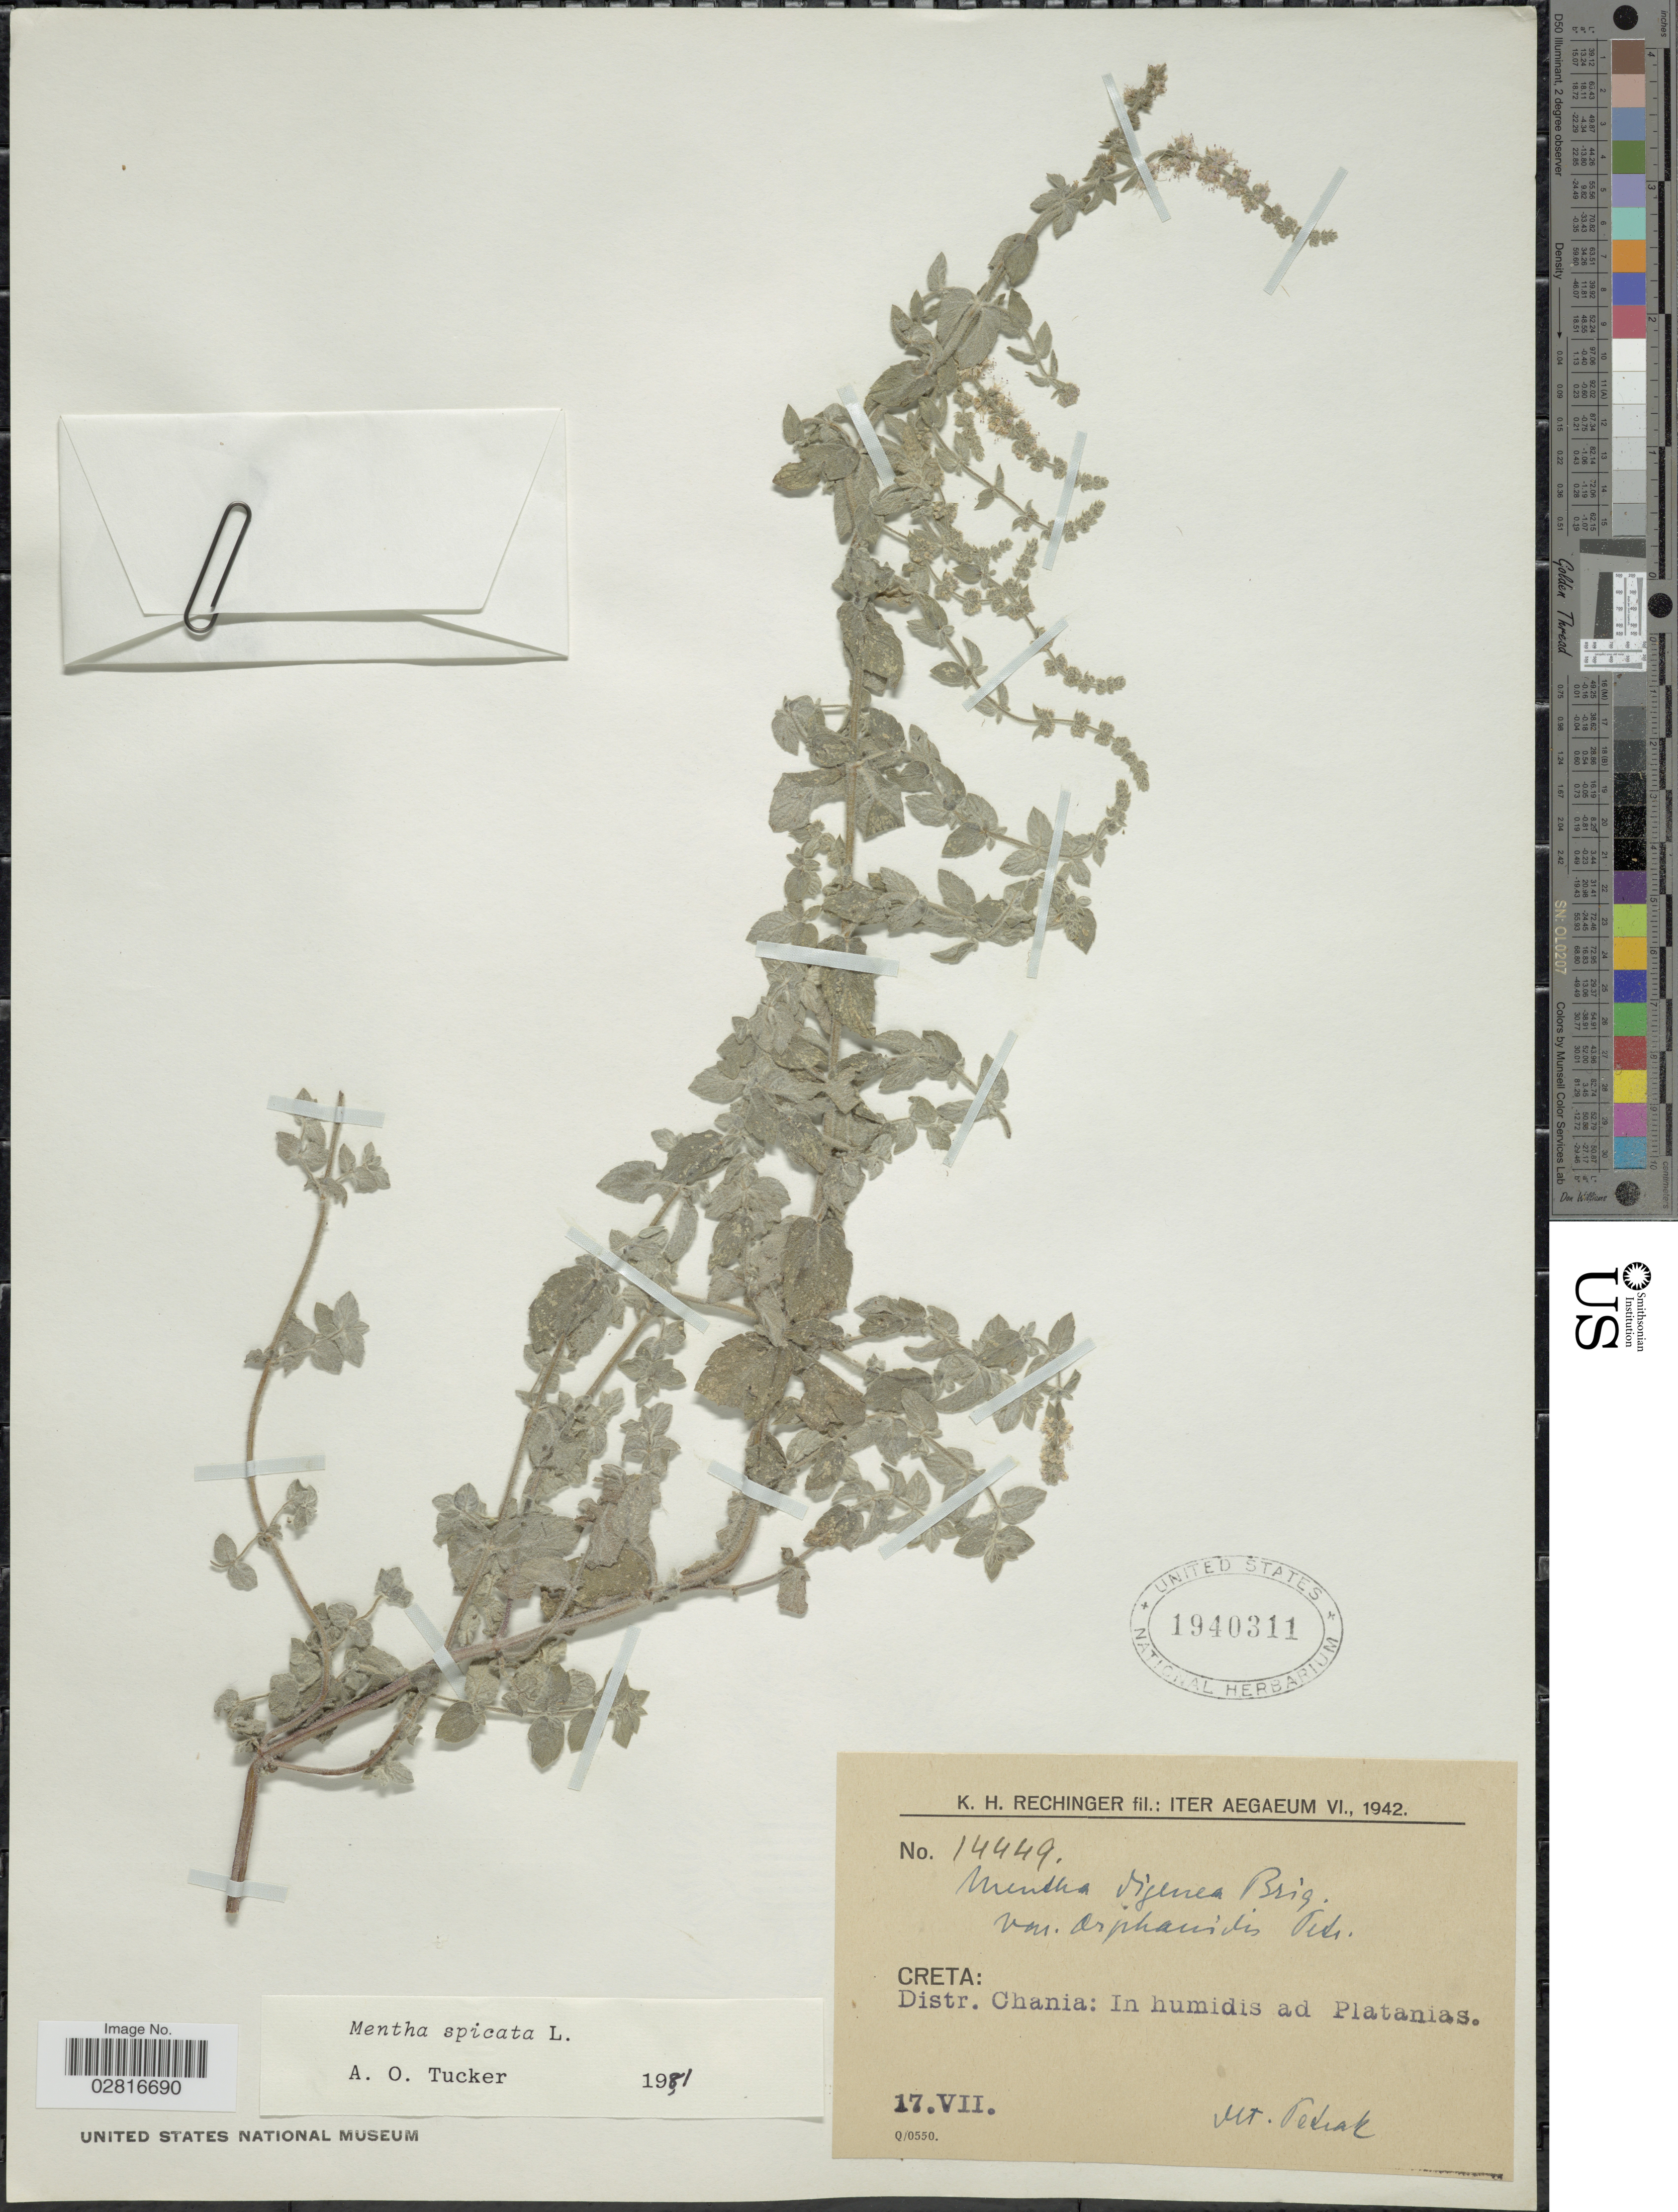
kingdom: Plantae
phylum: Tracheophyta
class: Magnoliopsida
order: Lamiales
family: Lamiaceae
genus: Mentha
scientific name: Mentha spicata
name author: L.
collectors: K. H. Rechinger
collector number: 14449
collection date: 1942-07-17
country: Greece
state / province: Crete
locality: Iter Aegaeum. Creta: Distr. Chania: In humidis ad Platanias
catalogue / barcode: US 1940311